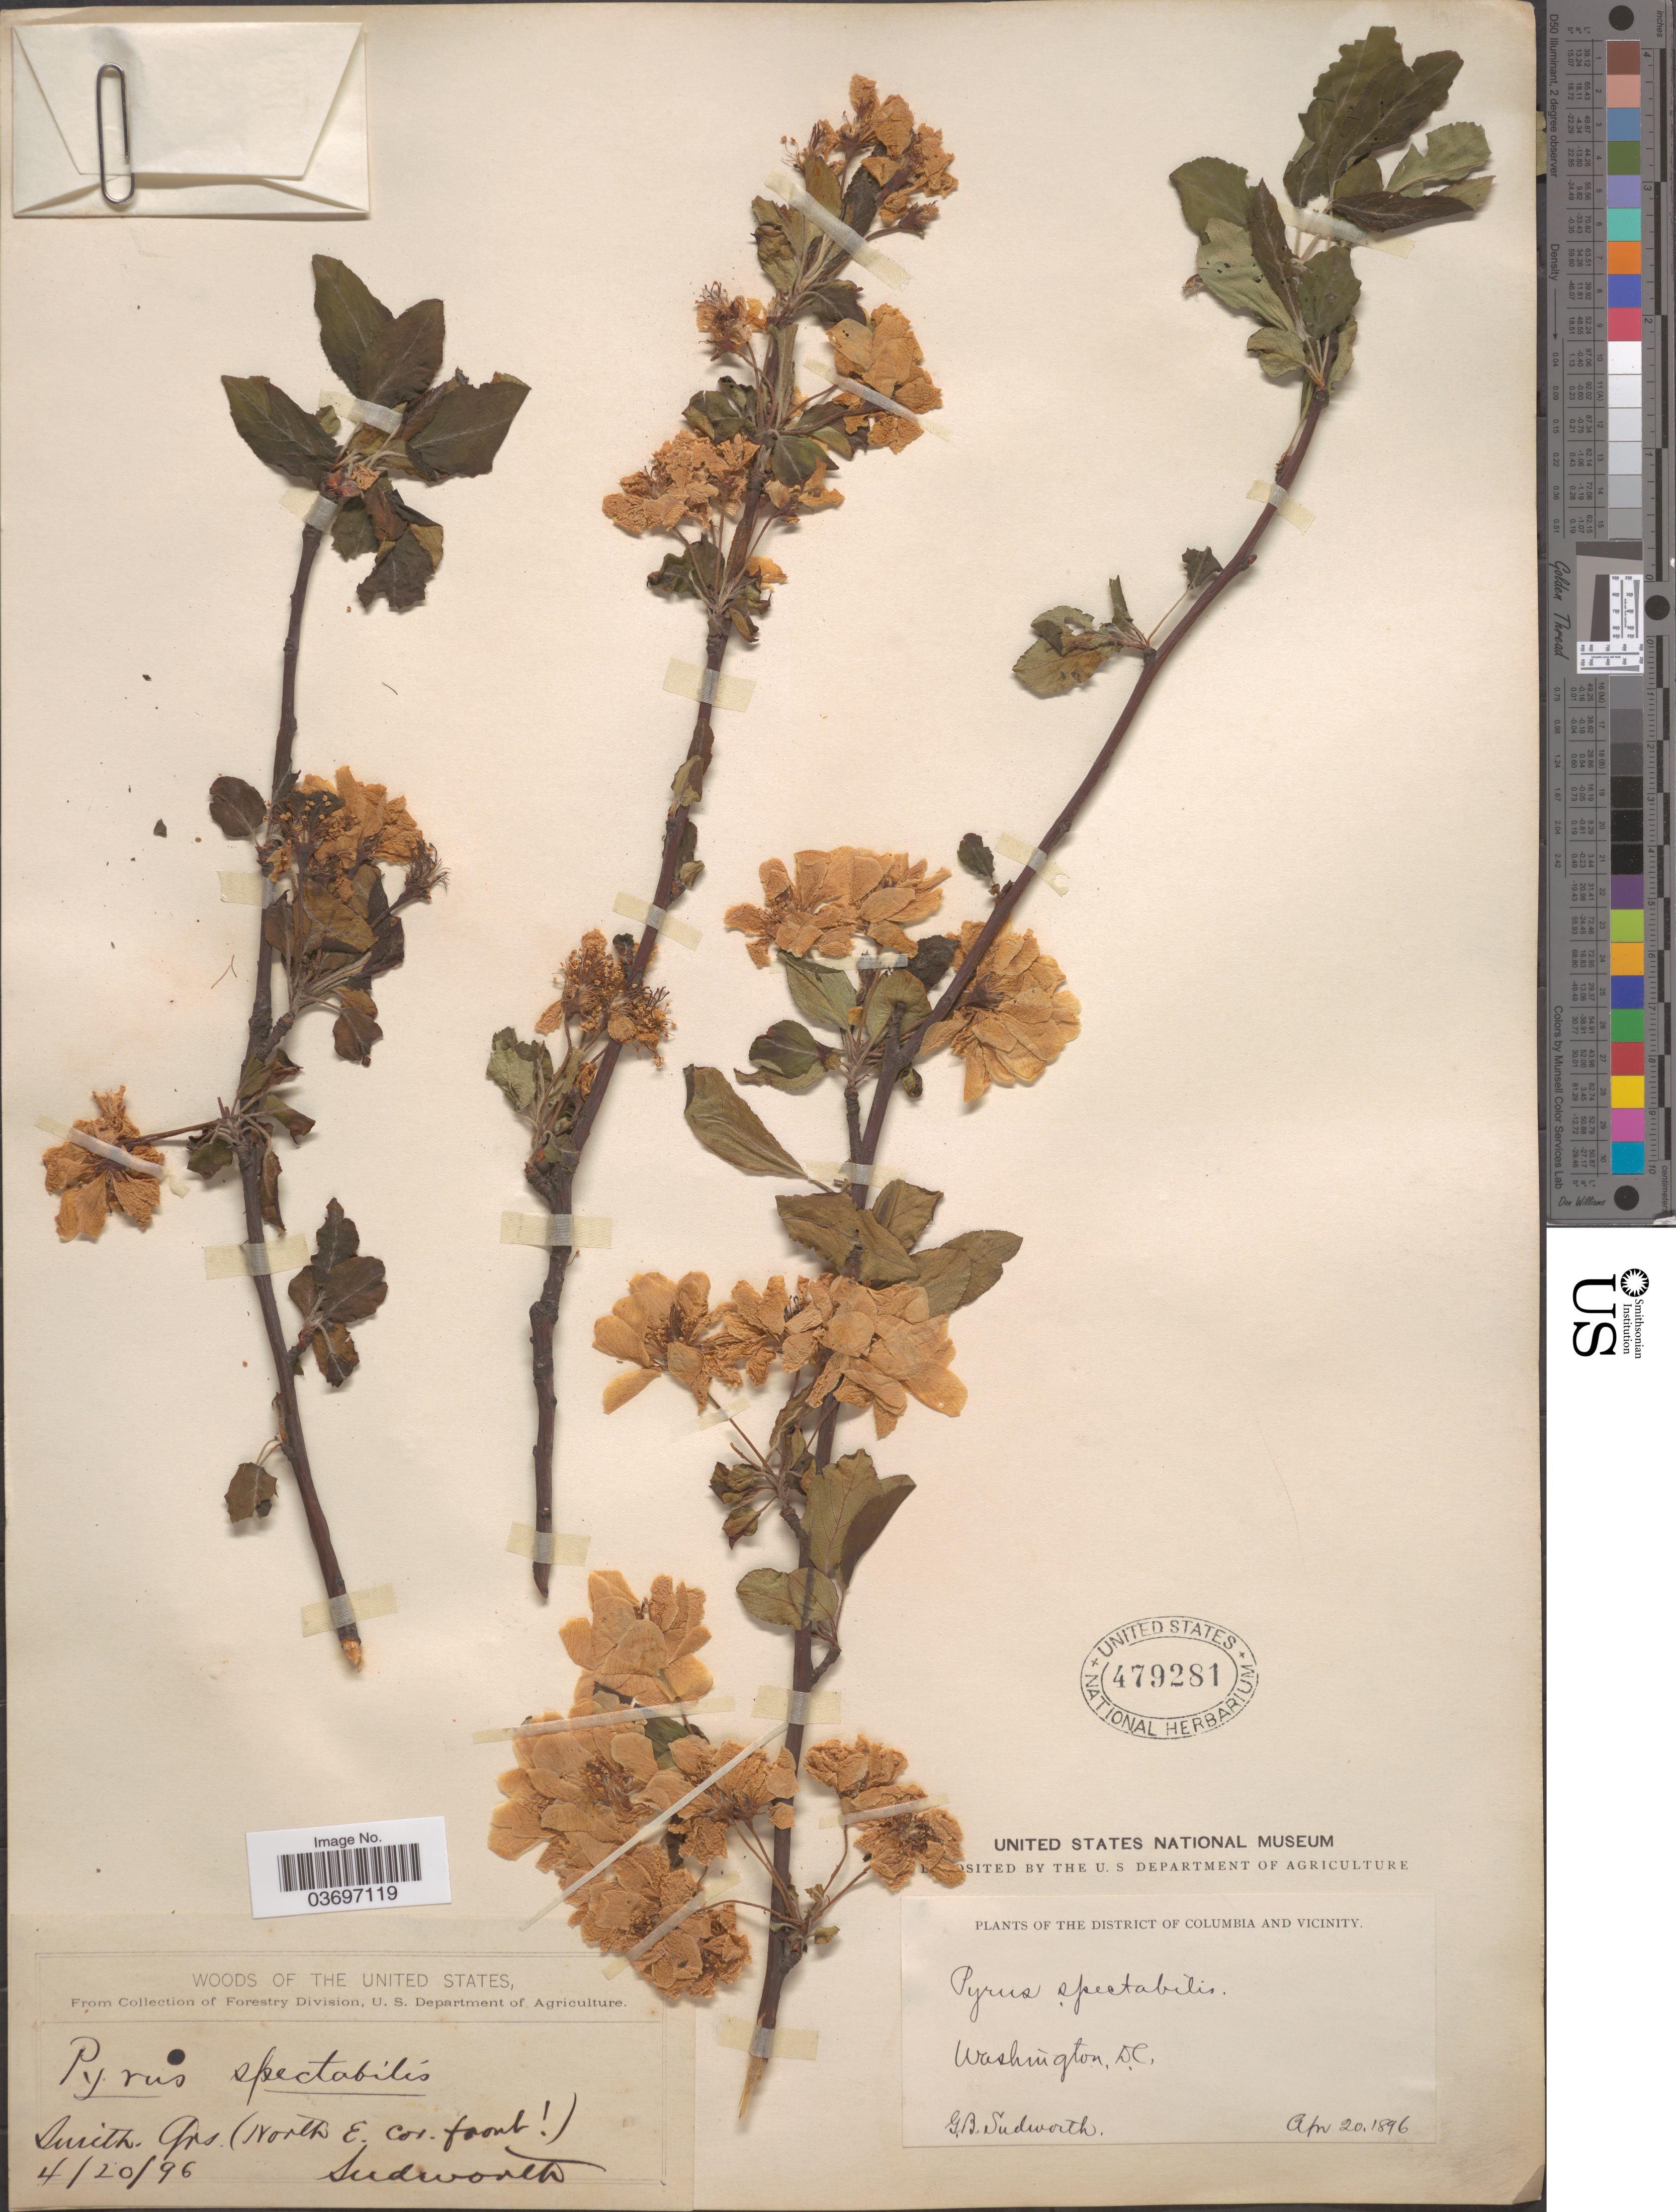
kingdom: Plantae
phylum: Tracheophyta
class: Magnoliopsida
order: Rosales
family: Rosaceae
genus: Malus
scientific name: Malus spectabilis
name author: (Aiton) Borkh.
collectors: G. B. Sudworth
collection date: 1896-04-20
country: United States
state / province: District of Columbia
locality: Smiths Grs. (North E. cor. front).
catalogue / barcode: US 479281